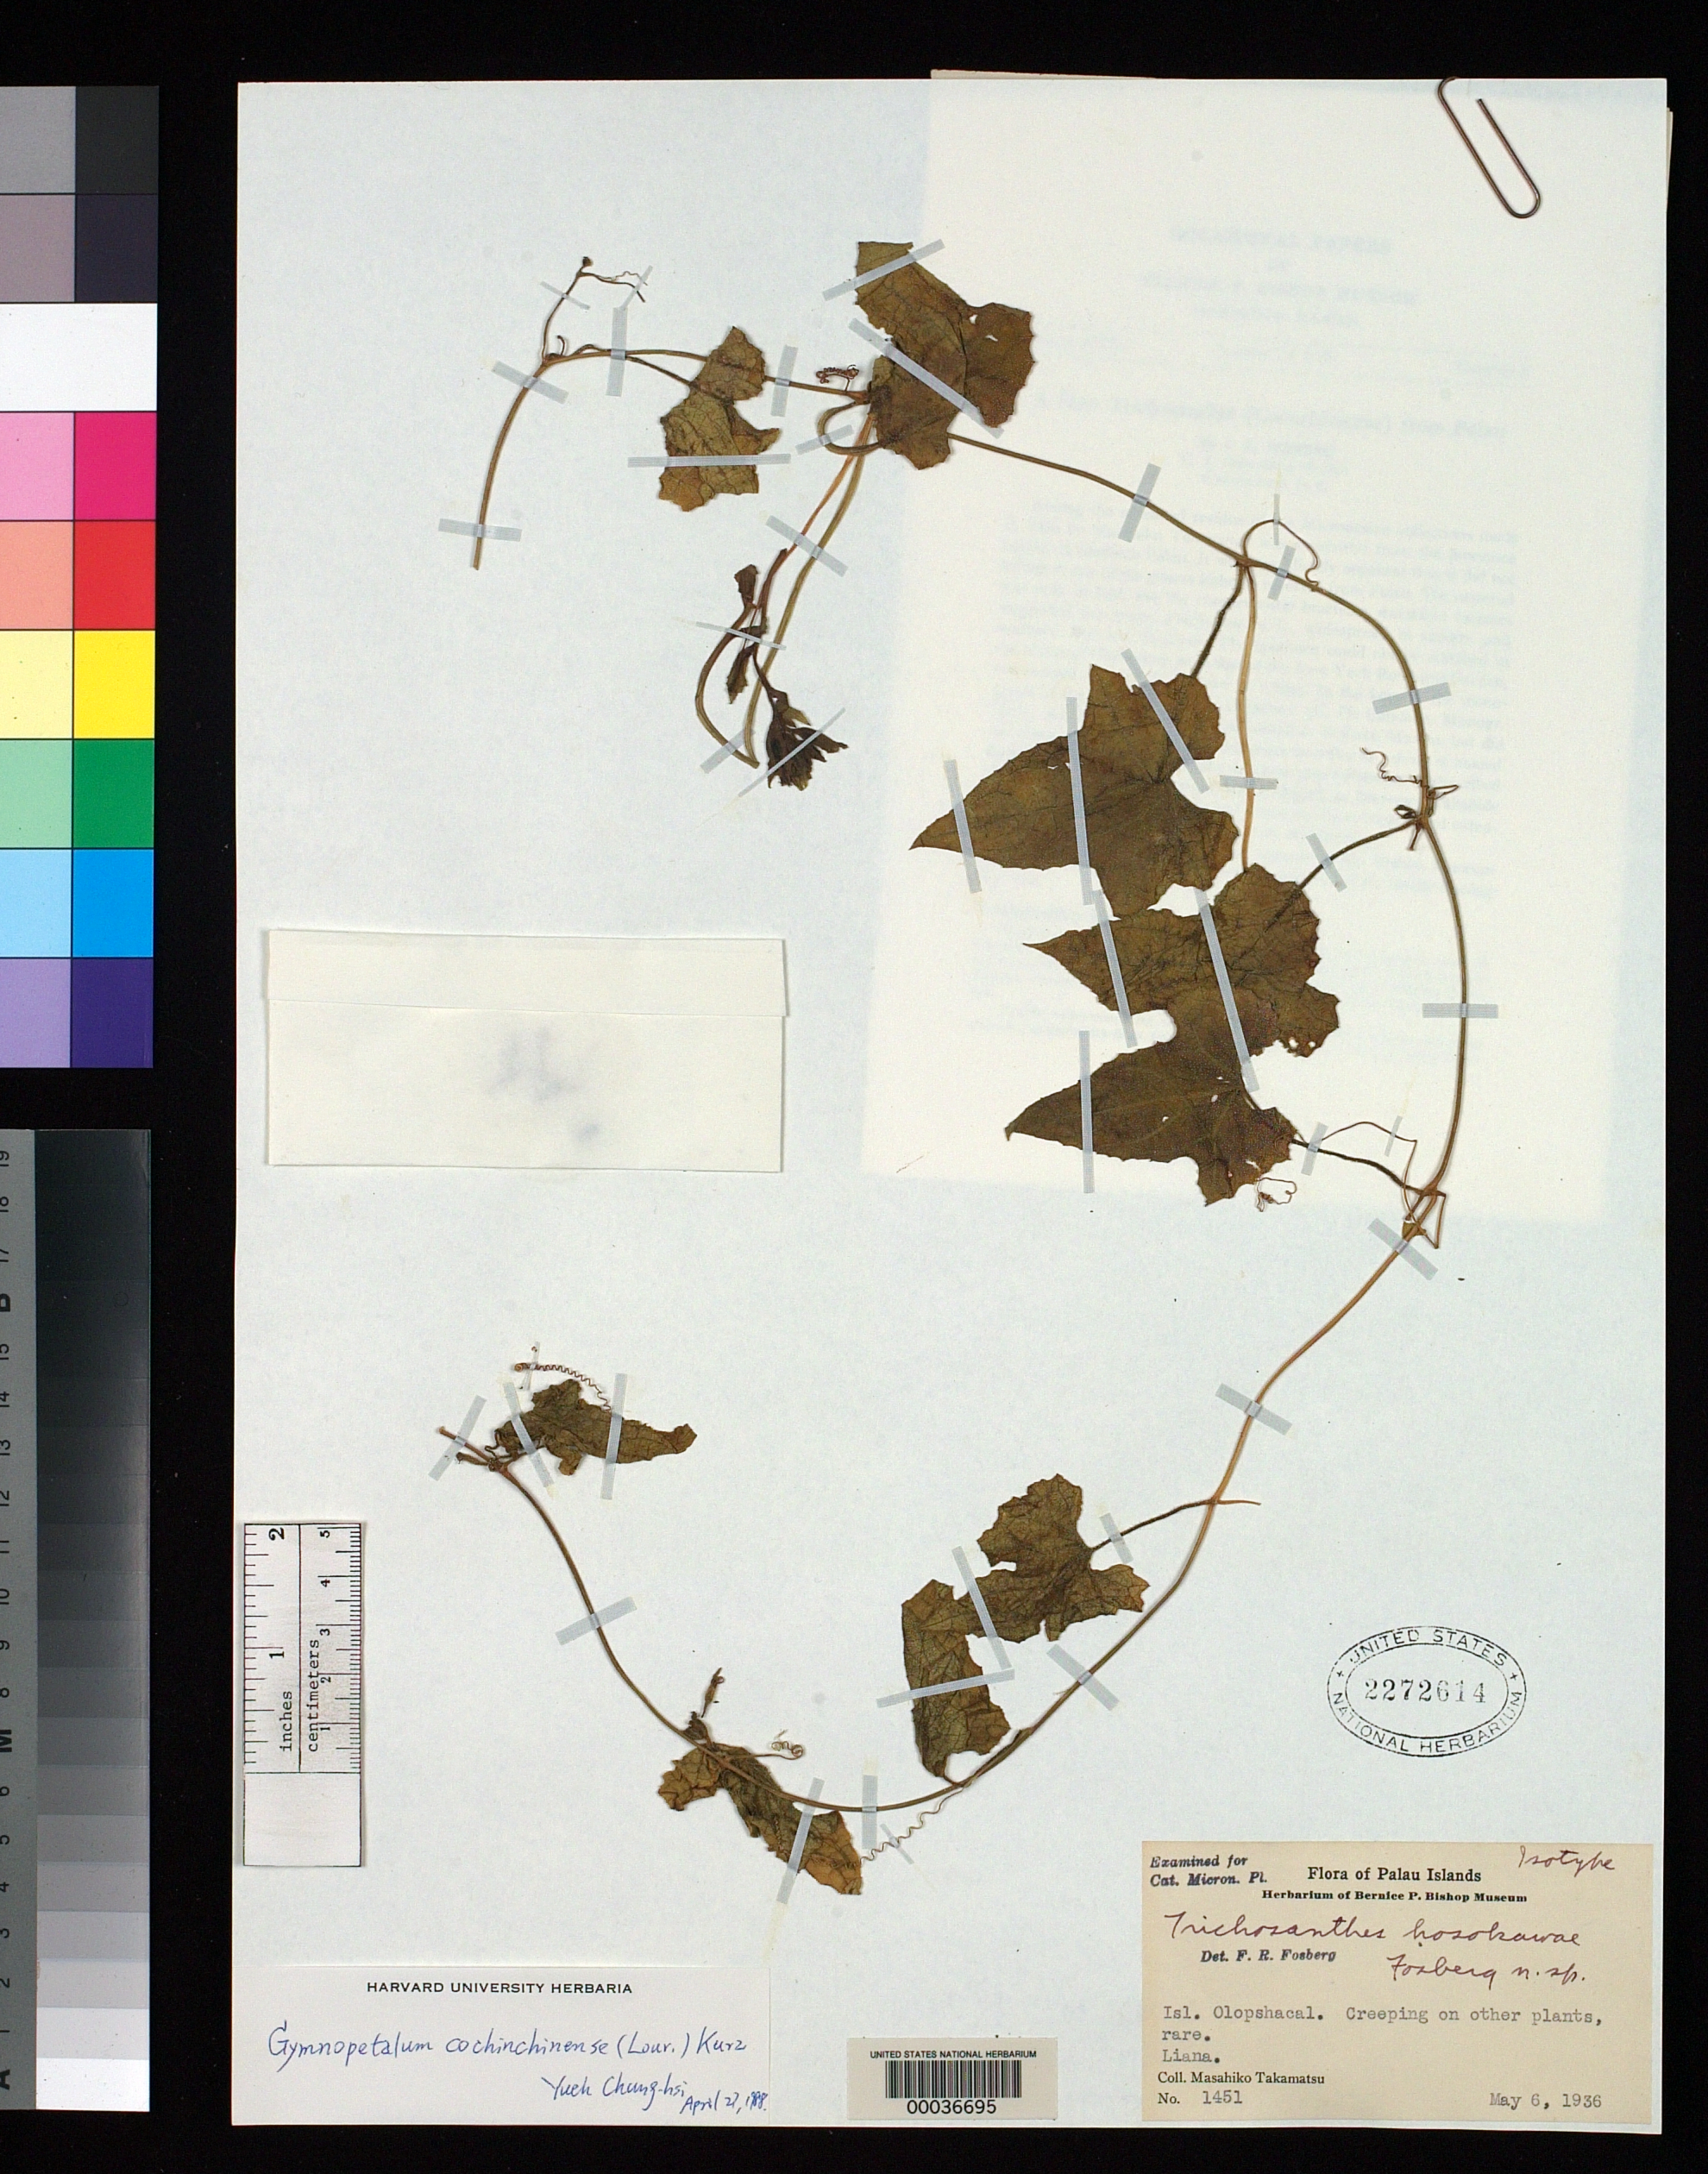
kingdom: Plantae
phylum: Tracheophyta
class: Magnoliopsida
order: Cucurbitales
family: Cucurbitaceae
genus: Trichosanthes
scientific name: Trichosanthes hosokawae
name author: Fosberg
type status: Isotype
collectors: M. Takamatsu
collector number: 1451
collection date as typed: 06 May 1936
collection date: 1936-05-06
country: Palau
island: Olopshacal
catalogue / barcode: US 2272614